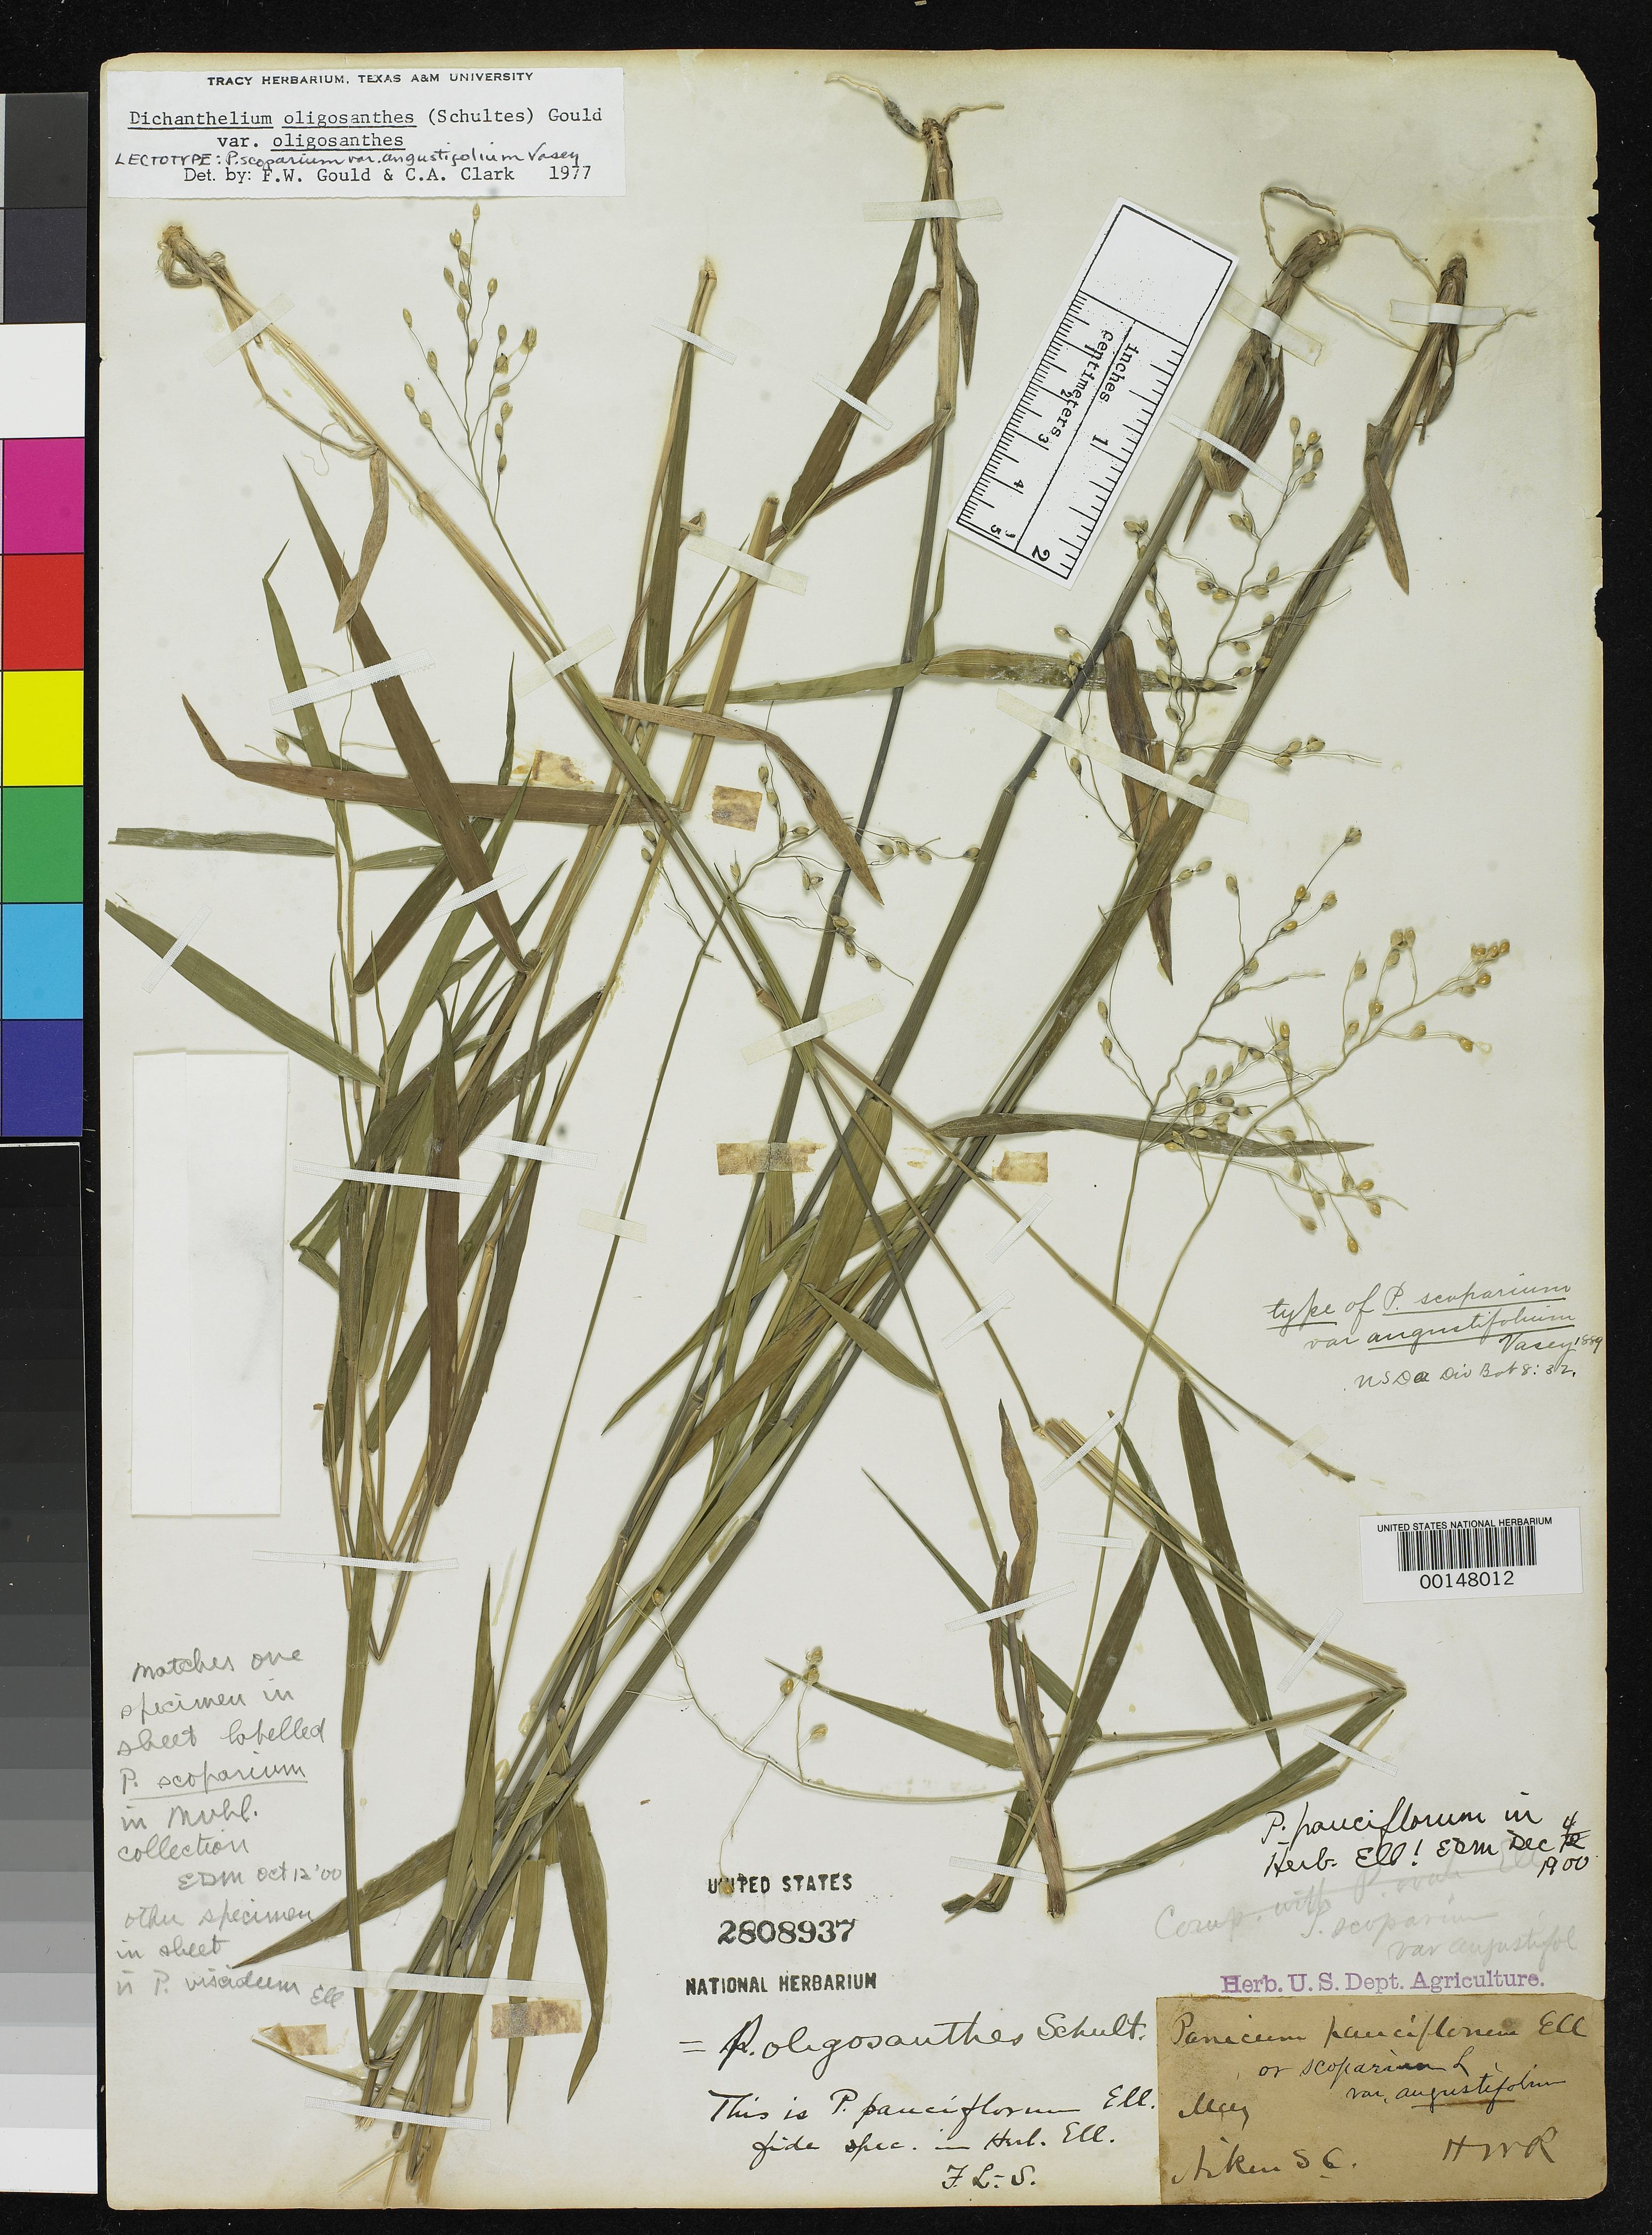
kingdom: Plantae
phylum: Tracheophyta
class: Liliopsida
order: Poales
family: Poaceae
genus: Panicum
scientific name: Panicum scoparium var. angustifolium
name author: Vasey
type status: Lectotype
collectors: H. Ravenel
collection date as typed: May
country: United States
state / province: South Carolina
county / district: Aiken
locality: Aiken.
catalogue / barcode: US 2808937